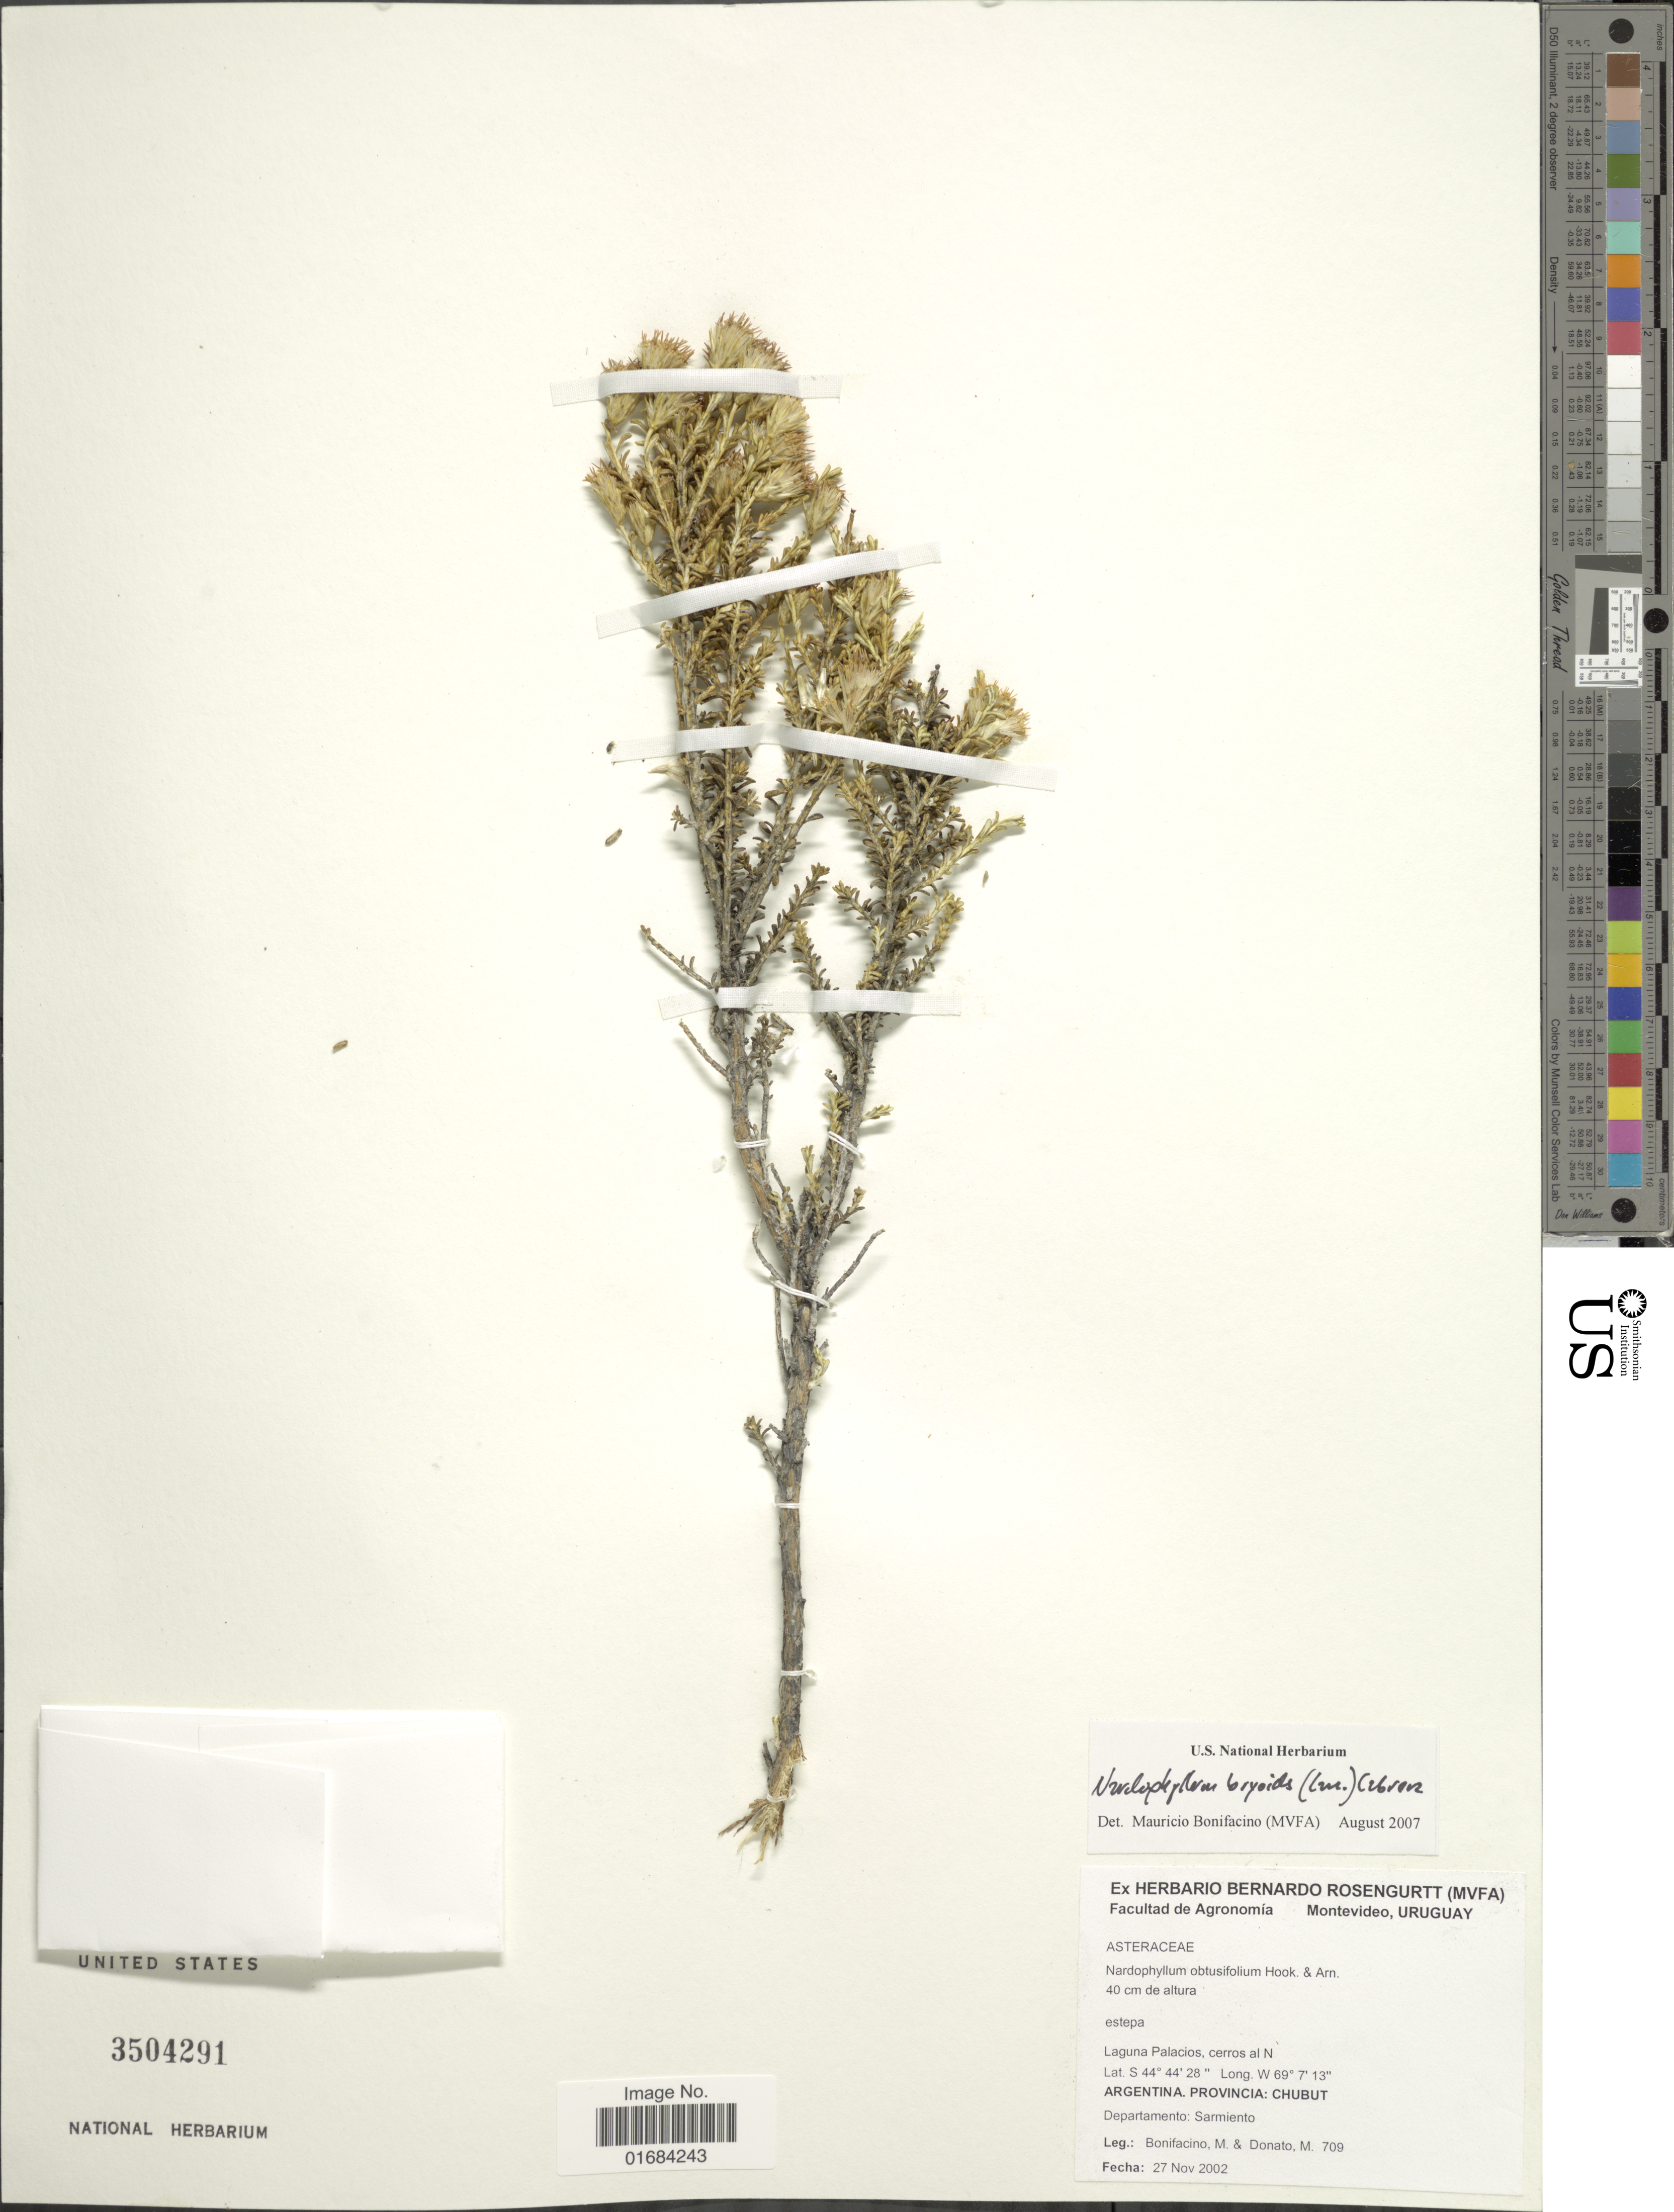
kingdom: Plantae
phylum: Tracheophyta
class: Magnoliopsida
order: Asterales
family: Asteraceae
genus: Nardophyllum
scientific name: Nardophyllum bryoides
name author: (Lam.) Cabrera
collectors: M. Bonifacino & M. Donato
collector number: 0709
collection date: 2002-11-27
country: Argentina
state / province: Chubut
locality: Laguna Palacios, cerro al N, Departemento: Sarmiento.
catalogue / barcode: US 3504291